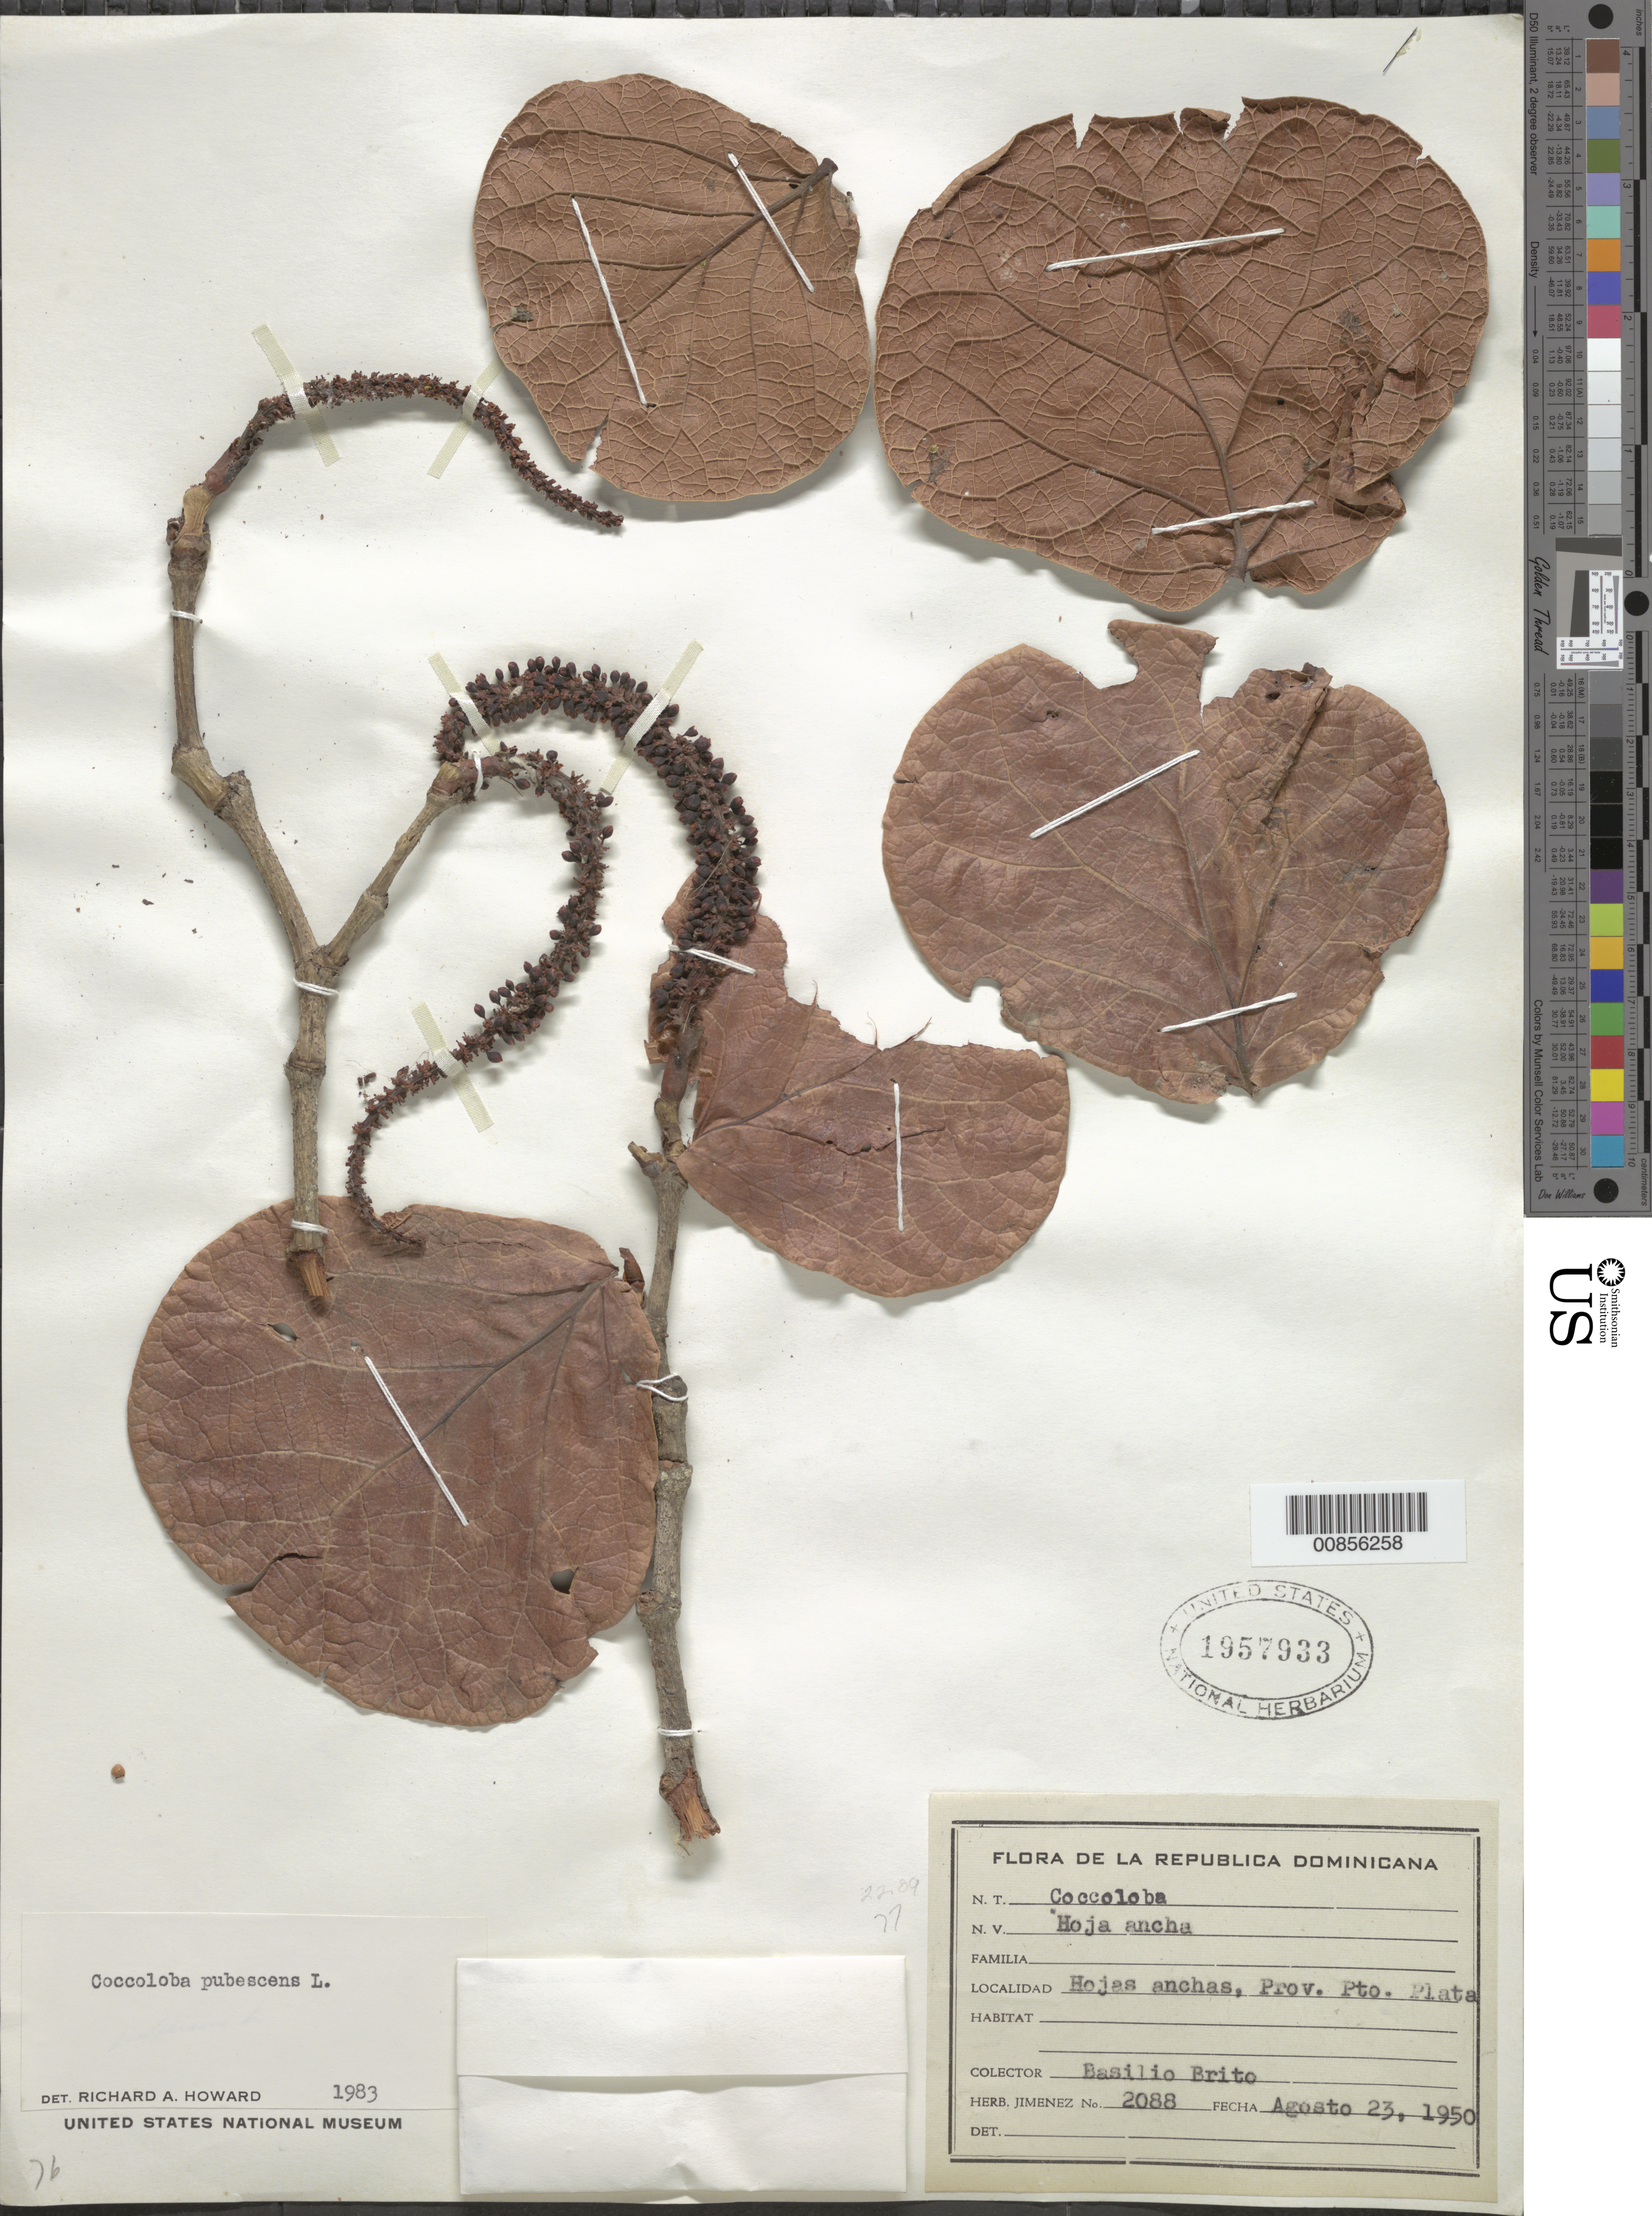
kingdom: Plantae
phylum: Tracheophyta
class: Magnoliopsida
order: Caryophyllales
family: Polygonaceae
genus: Coccoloba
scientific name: Coccoloba pubescens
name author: L.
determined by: Howard, R. A.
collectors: B. Brito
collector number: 2088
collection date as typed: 23 Aug 1950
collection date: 1950-08-23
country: Dominican Republic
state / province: Puerto Plata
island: Hispaniola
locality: Hojas Anchas.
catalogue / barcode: US 1957933